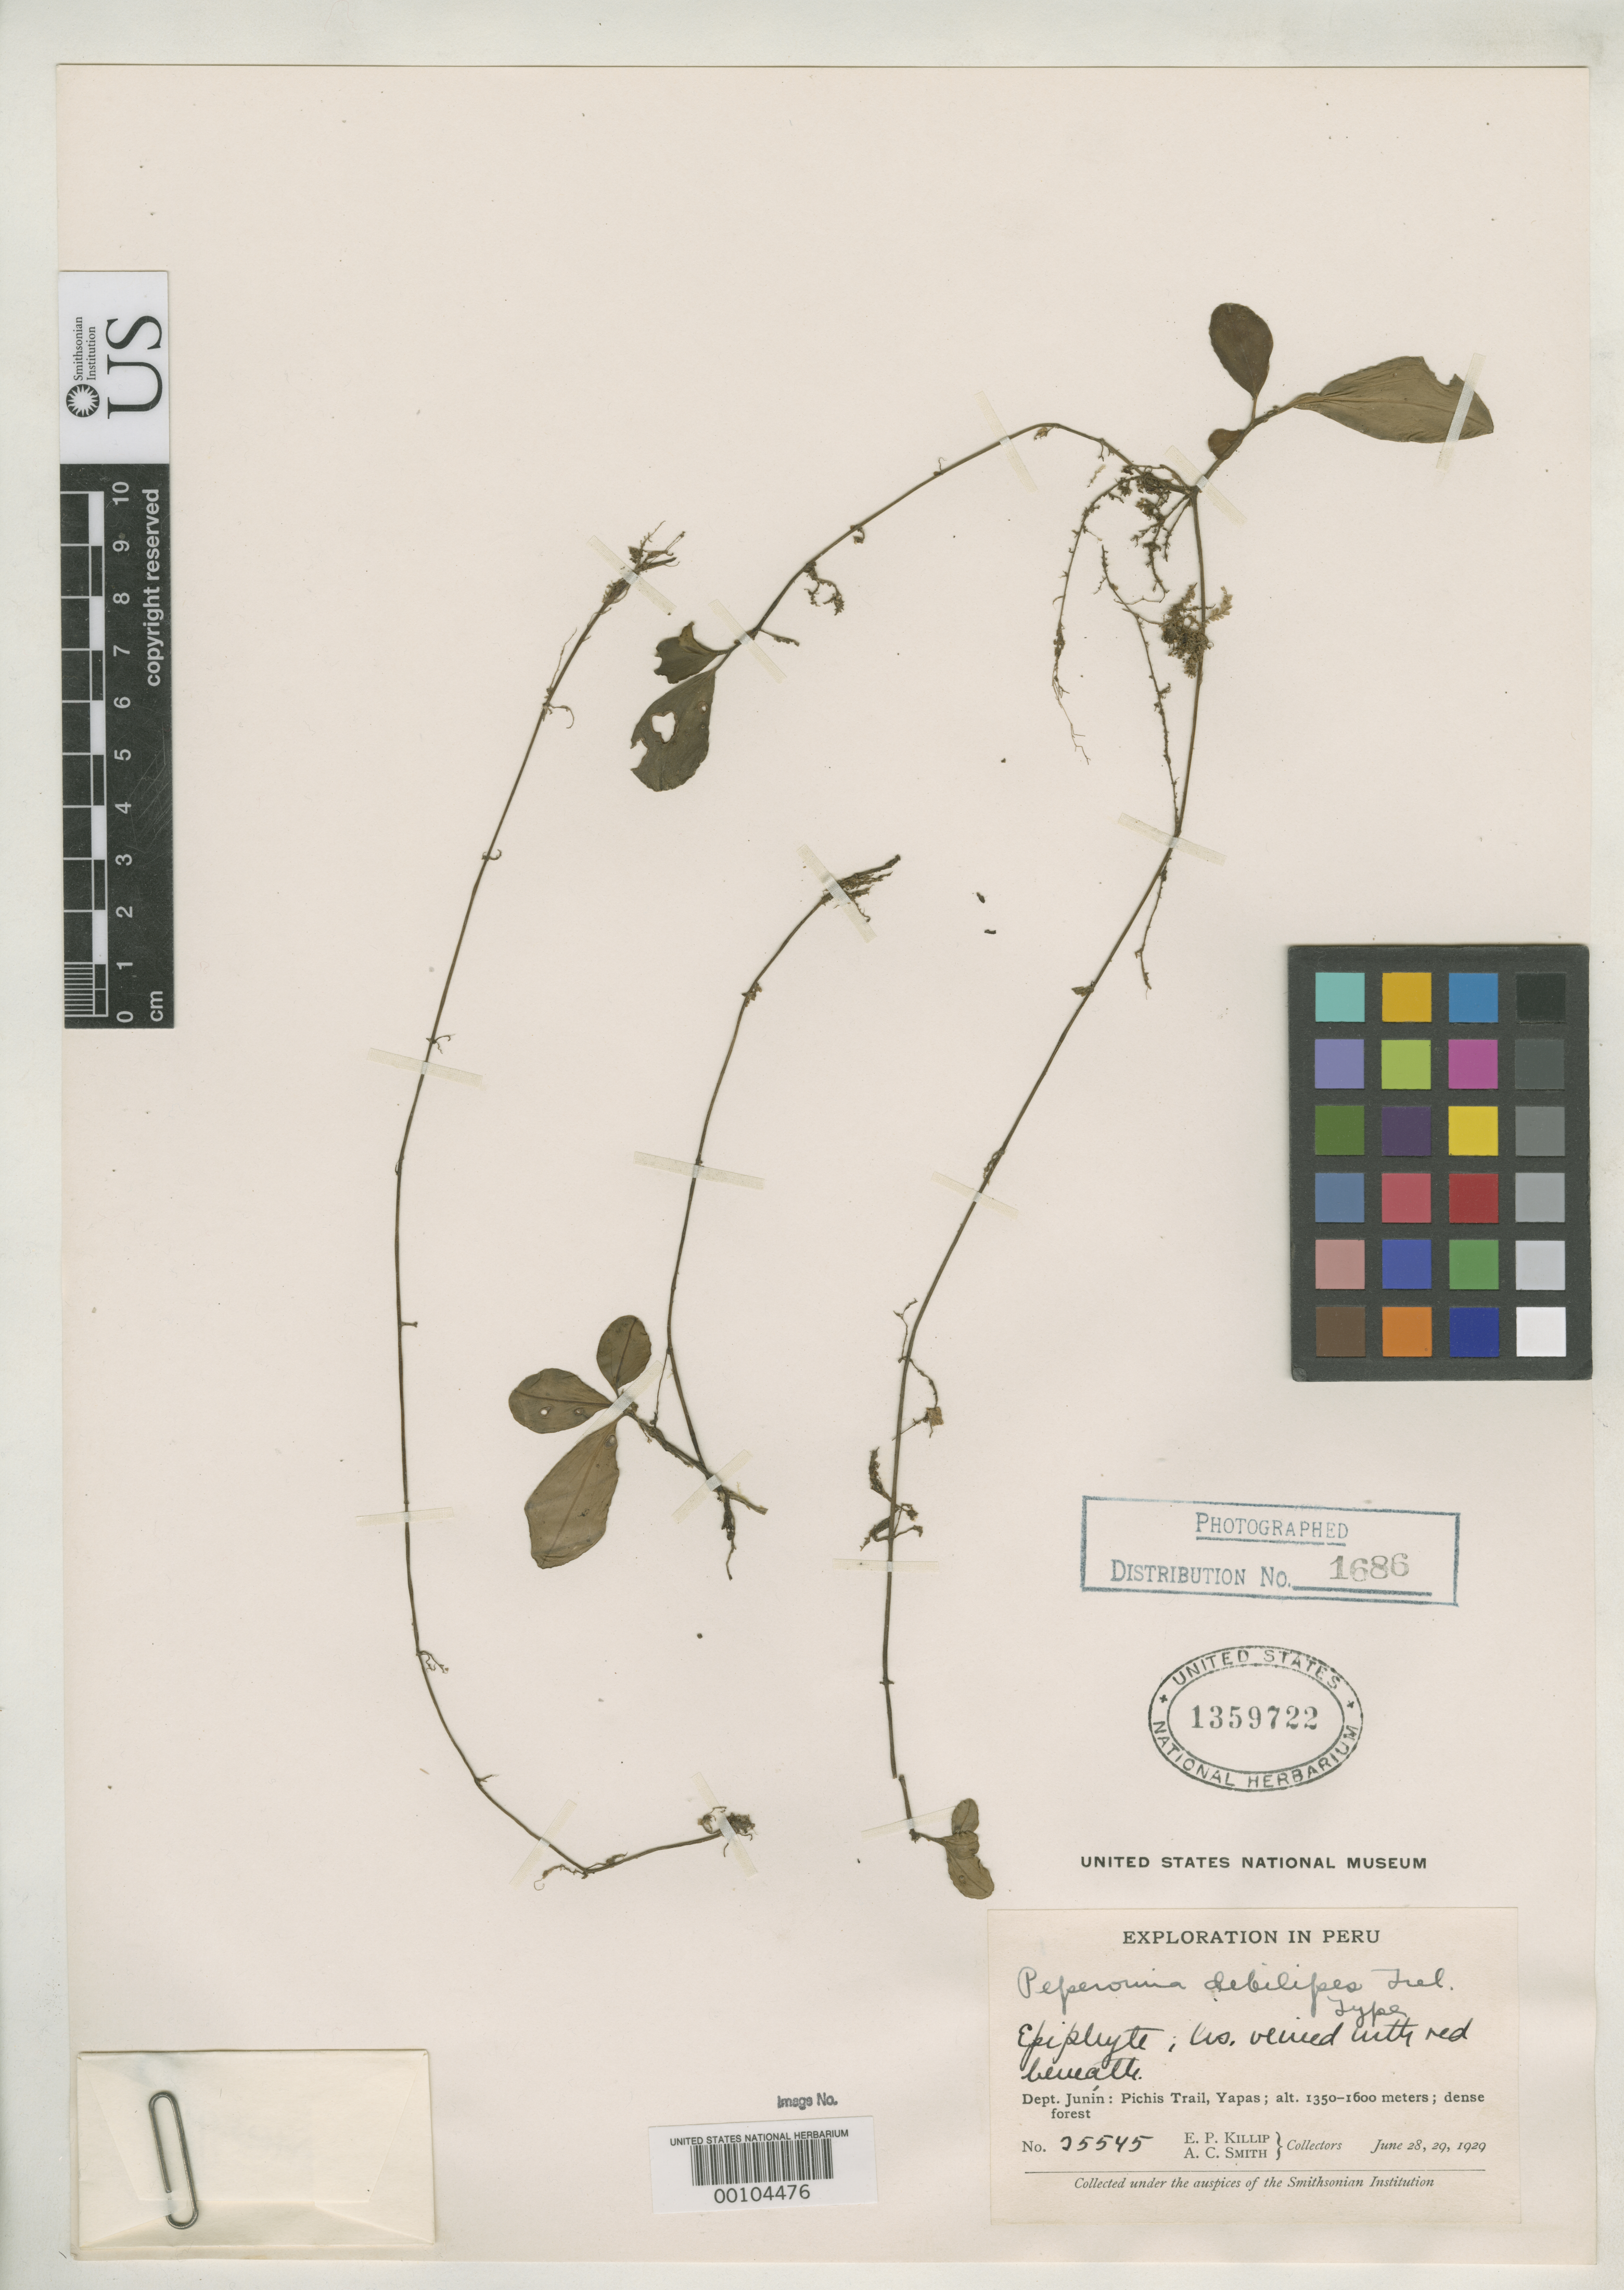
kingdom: Plantae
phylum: Tracheophyta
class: Magnoliopsida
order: Piperales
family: Piperaceae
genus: Peperomia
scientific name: Peperomia debilipes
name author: Trel. in J.F. Macbr.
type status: Holotype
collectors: E. P. Killip & A. C. Smith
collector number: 25545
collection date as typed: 28 Jun 1929 to 29 Jun 1929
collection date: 1929-06-28/1929-06-29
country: Peru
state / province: Junín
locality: Pichis Trail, Yapas.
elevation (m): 1350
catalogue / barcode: US 1359722